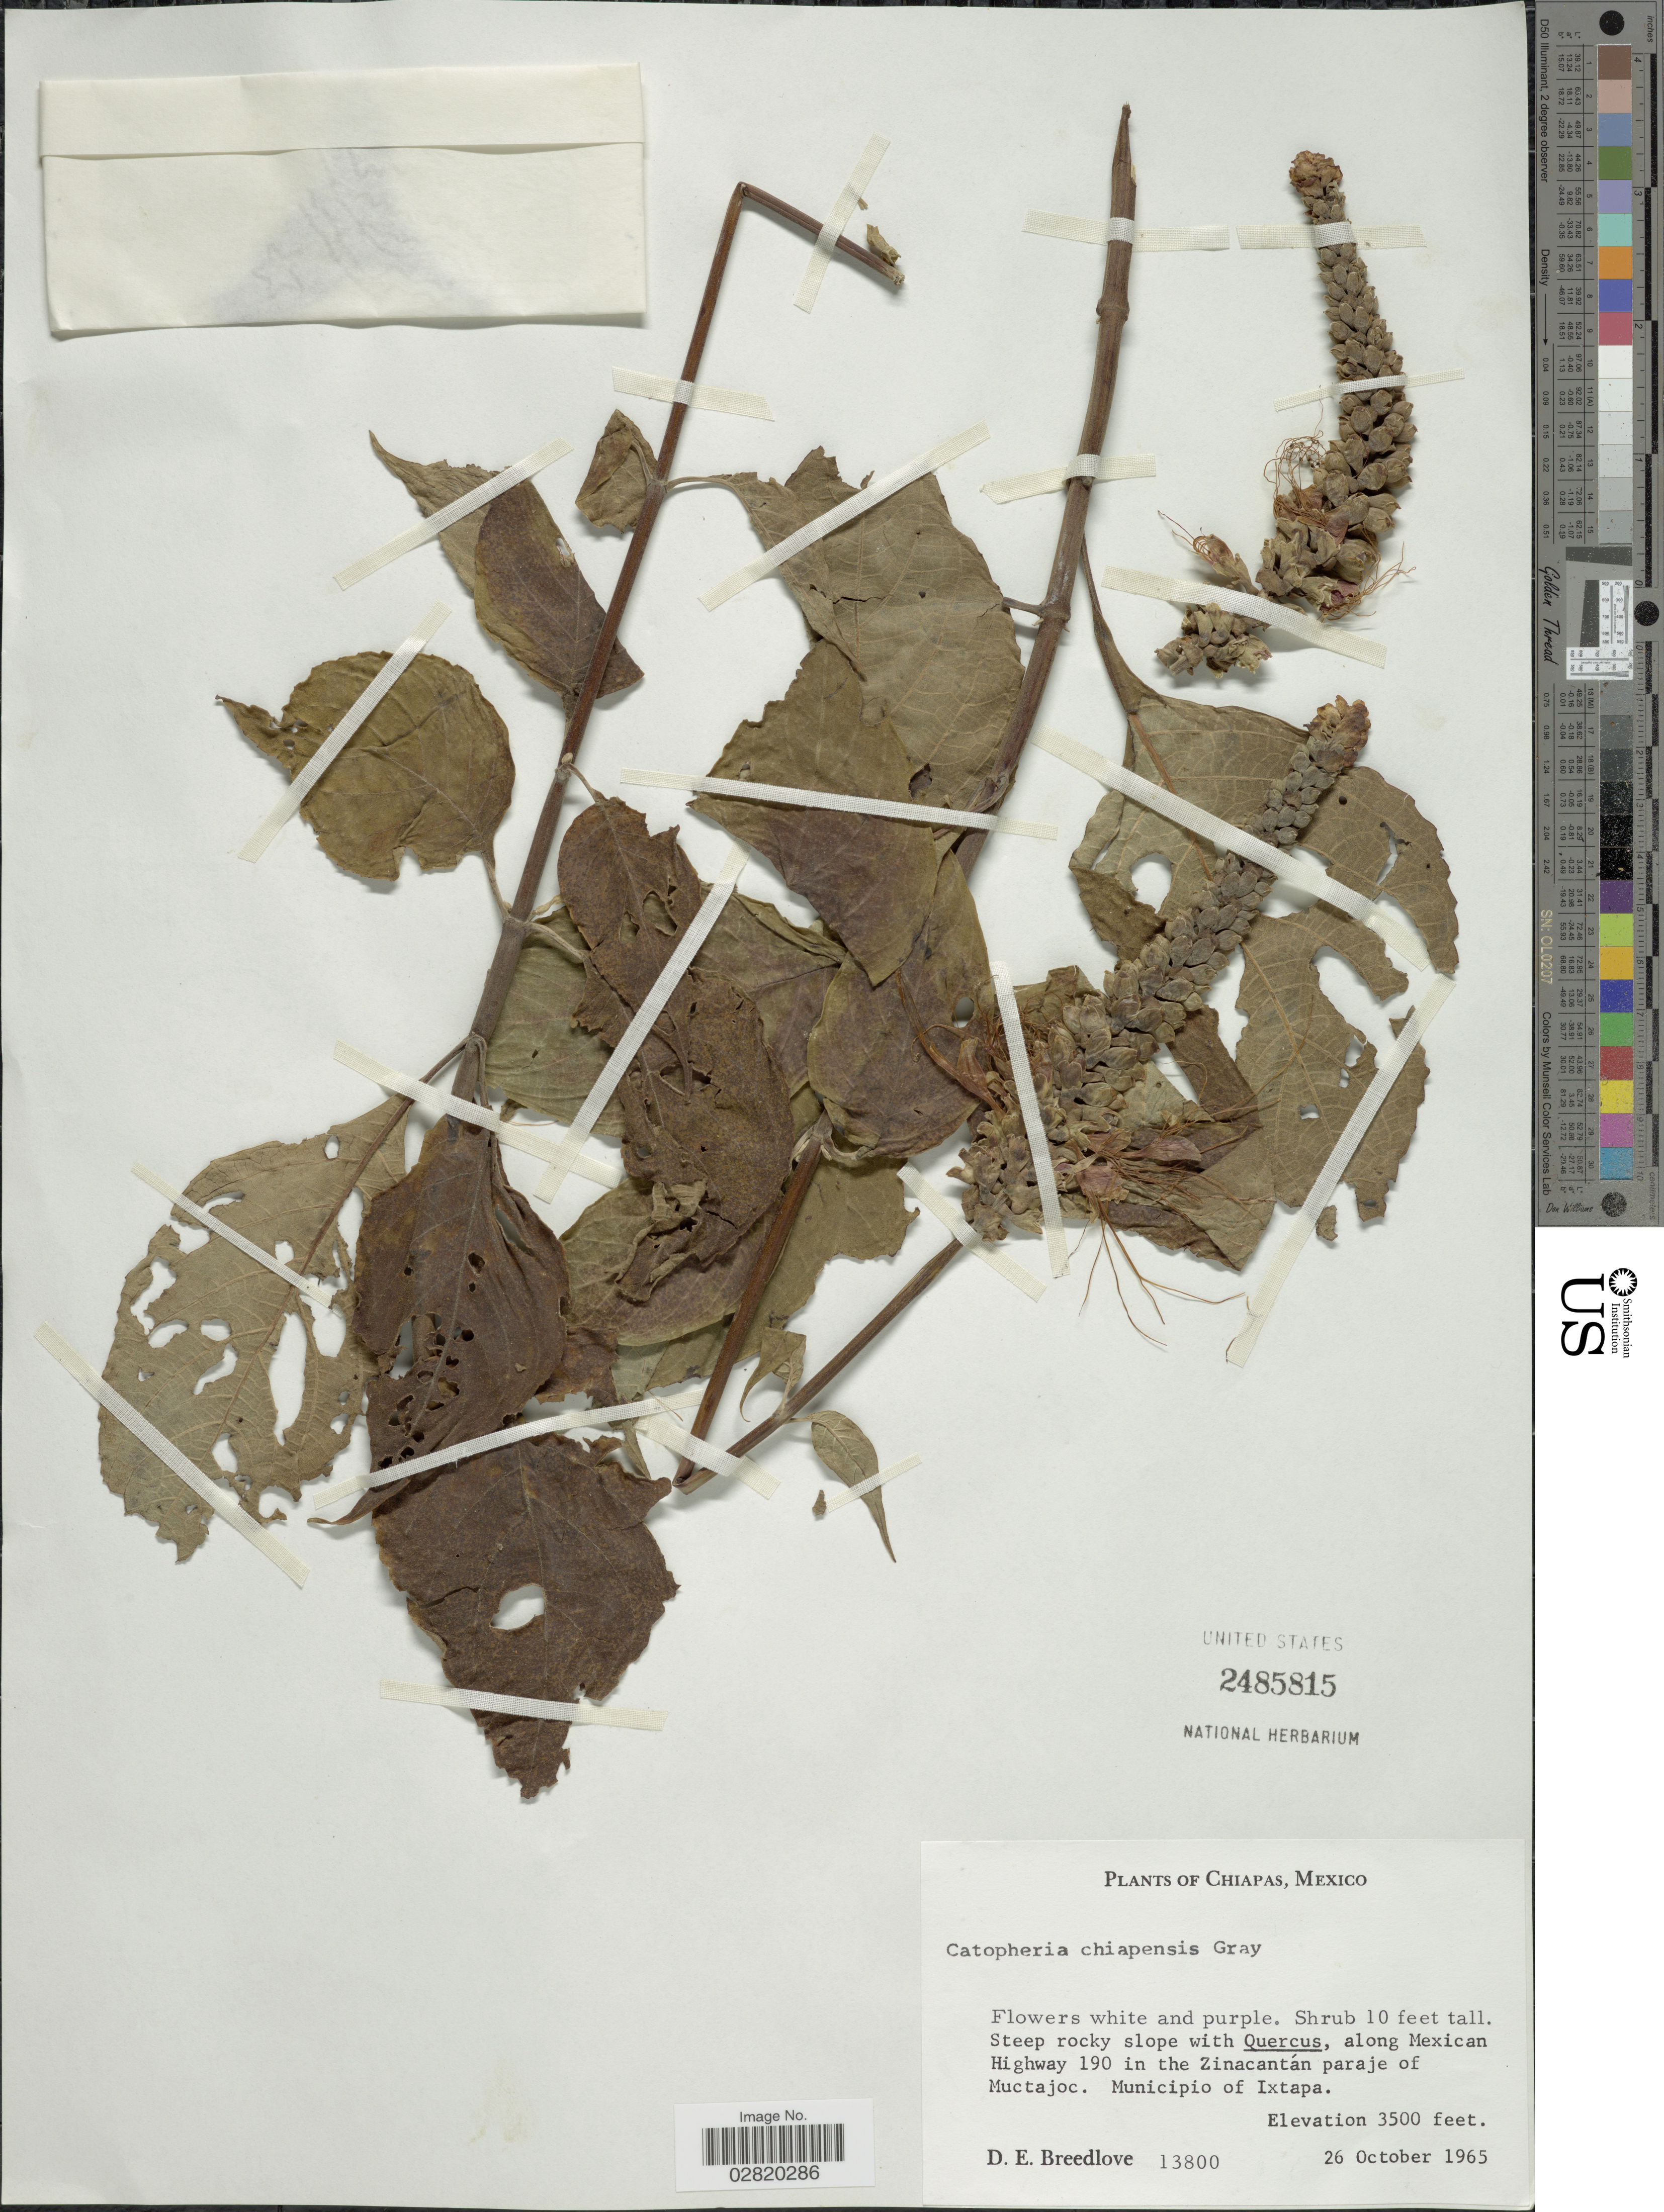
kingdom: Plantae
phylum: Tracheophyta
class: Magnoliopsida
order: Lamiales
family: Lamiaceae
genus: Catoferia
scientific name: Catoferia chiapensis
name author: A. Gray ex Benth.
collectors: D. E. Breedlove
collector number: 13800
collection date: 1965-10-26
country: Mexico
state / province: Chiapas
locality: Along Mexican Highway 190 in the Zinacantán paraje of Muctajoc. Municipio of Ixtapa.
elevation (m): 1067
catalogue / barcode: US 2485815